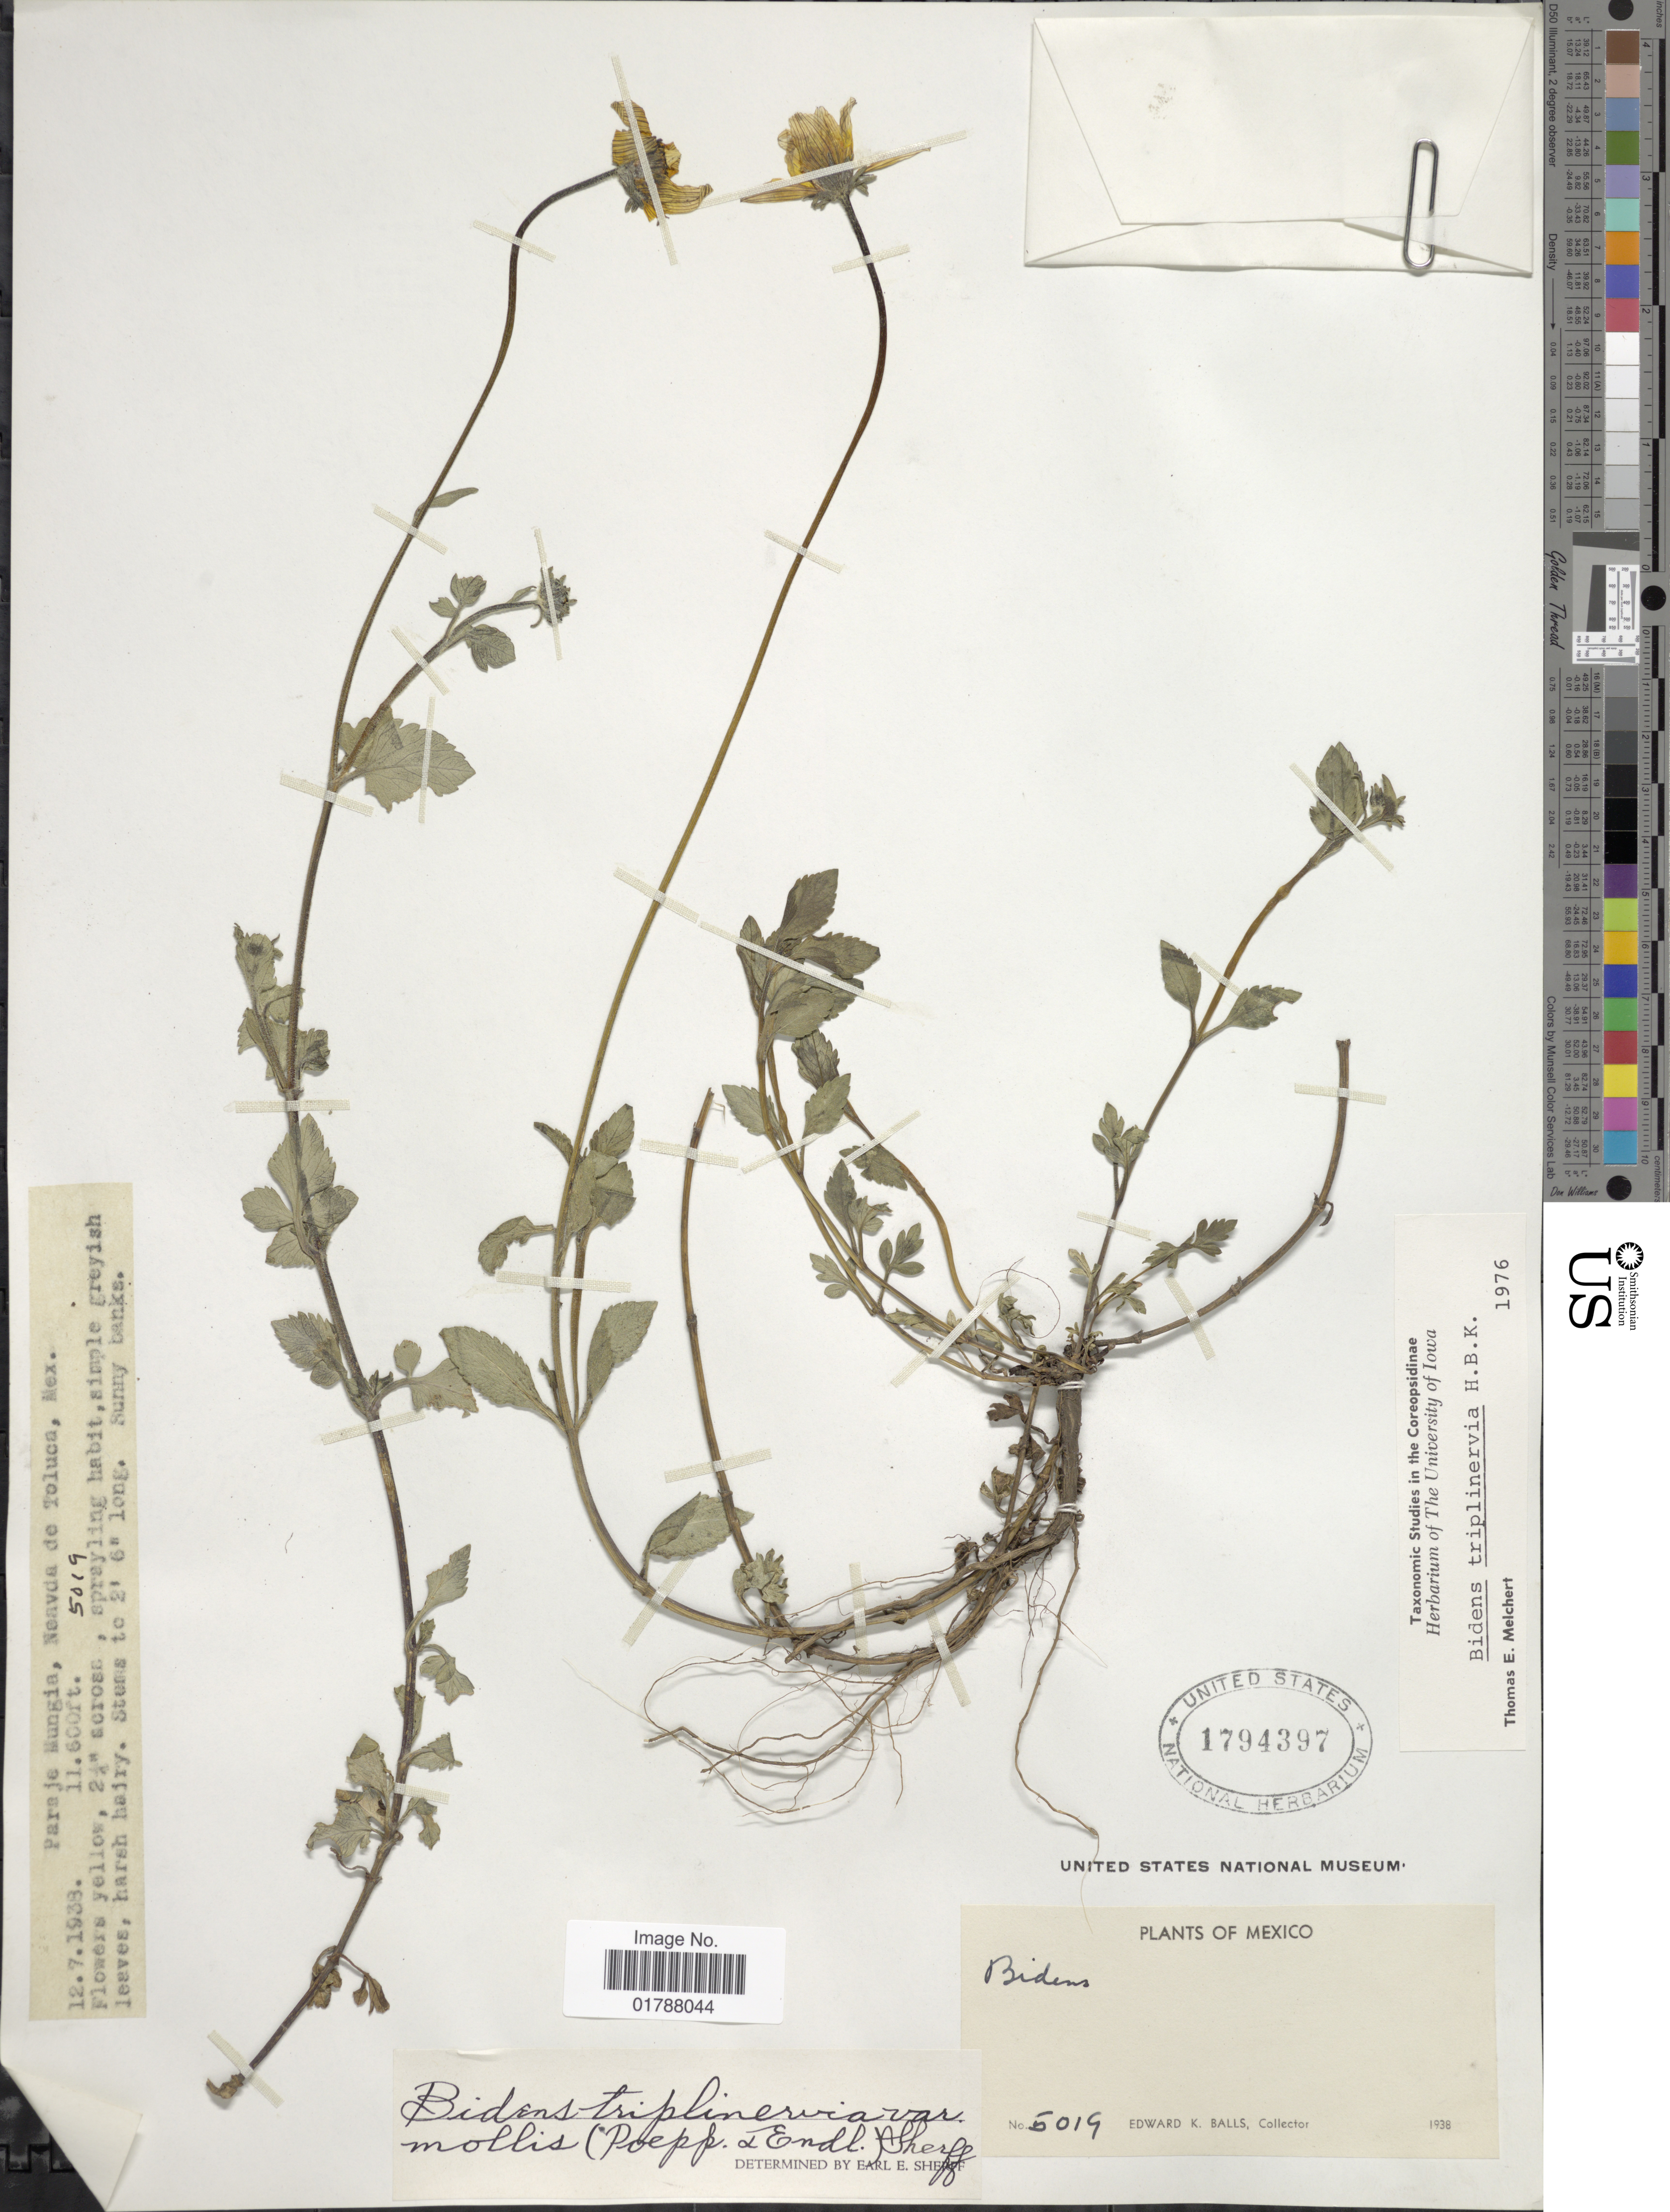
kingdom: Plantae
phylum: Tracheophyta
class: Magnoliopsida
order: Asterales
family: Asteraceae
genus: Bidens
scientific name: Bidens triplinervia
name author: Kunth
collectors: E. K. Balls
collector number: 5019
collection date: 1938-07-12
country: Mexico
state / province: México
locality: Paraje Mungia, Nevada de Toluca, Mex.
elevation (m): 3536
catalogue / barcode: US 1794397